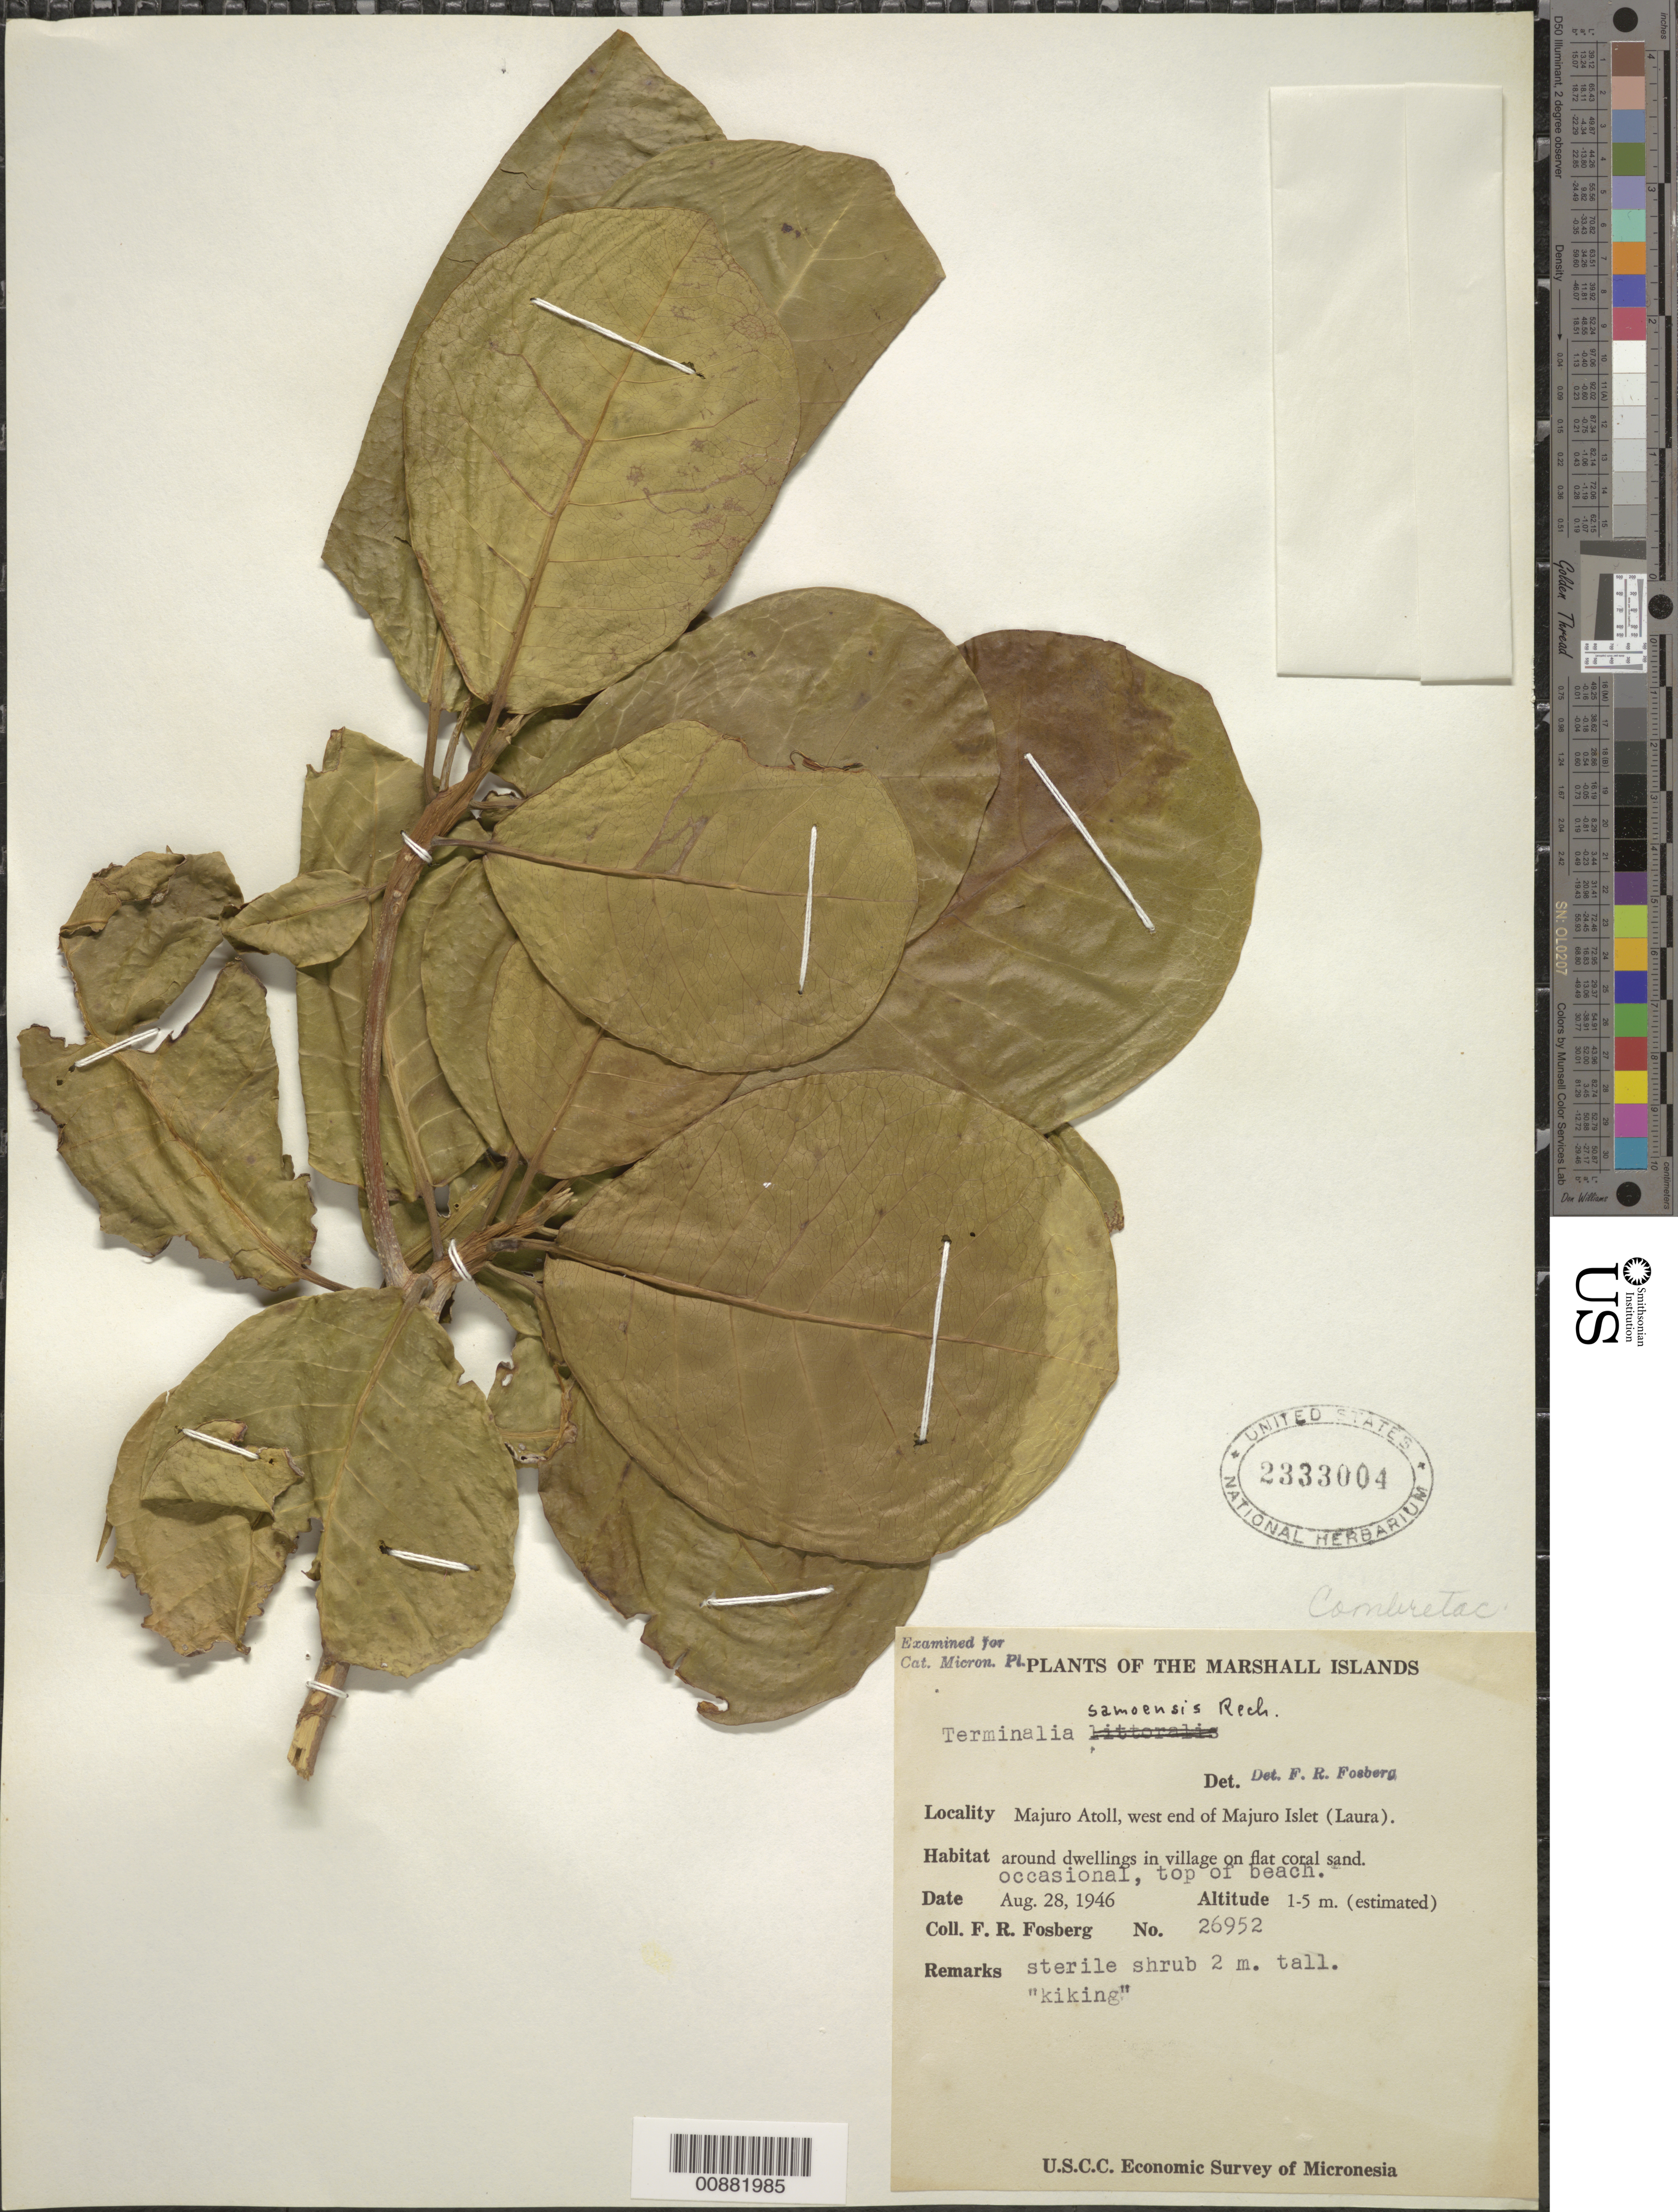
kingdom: Plantae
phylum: Tracheophyta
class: Magnoliopsida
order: Myrtales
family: Combretaceae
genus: Terminalia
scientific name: Terminalia samoensis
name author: Rech.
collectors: F. R. Fosberg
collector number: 26952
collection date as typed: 28 Aug 1946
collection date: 1946-08-28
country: Marshall Islands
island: Majuro Atoll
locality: W end of Majuro (Laura) Islet.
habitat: around dwellings in village on flat coral sand. Occasional, top of beach.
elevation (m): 1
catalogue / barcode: US 2333004